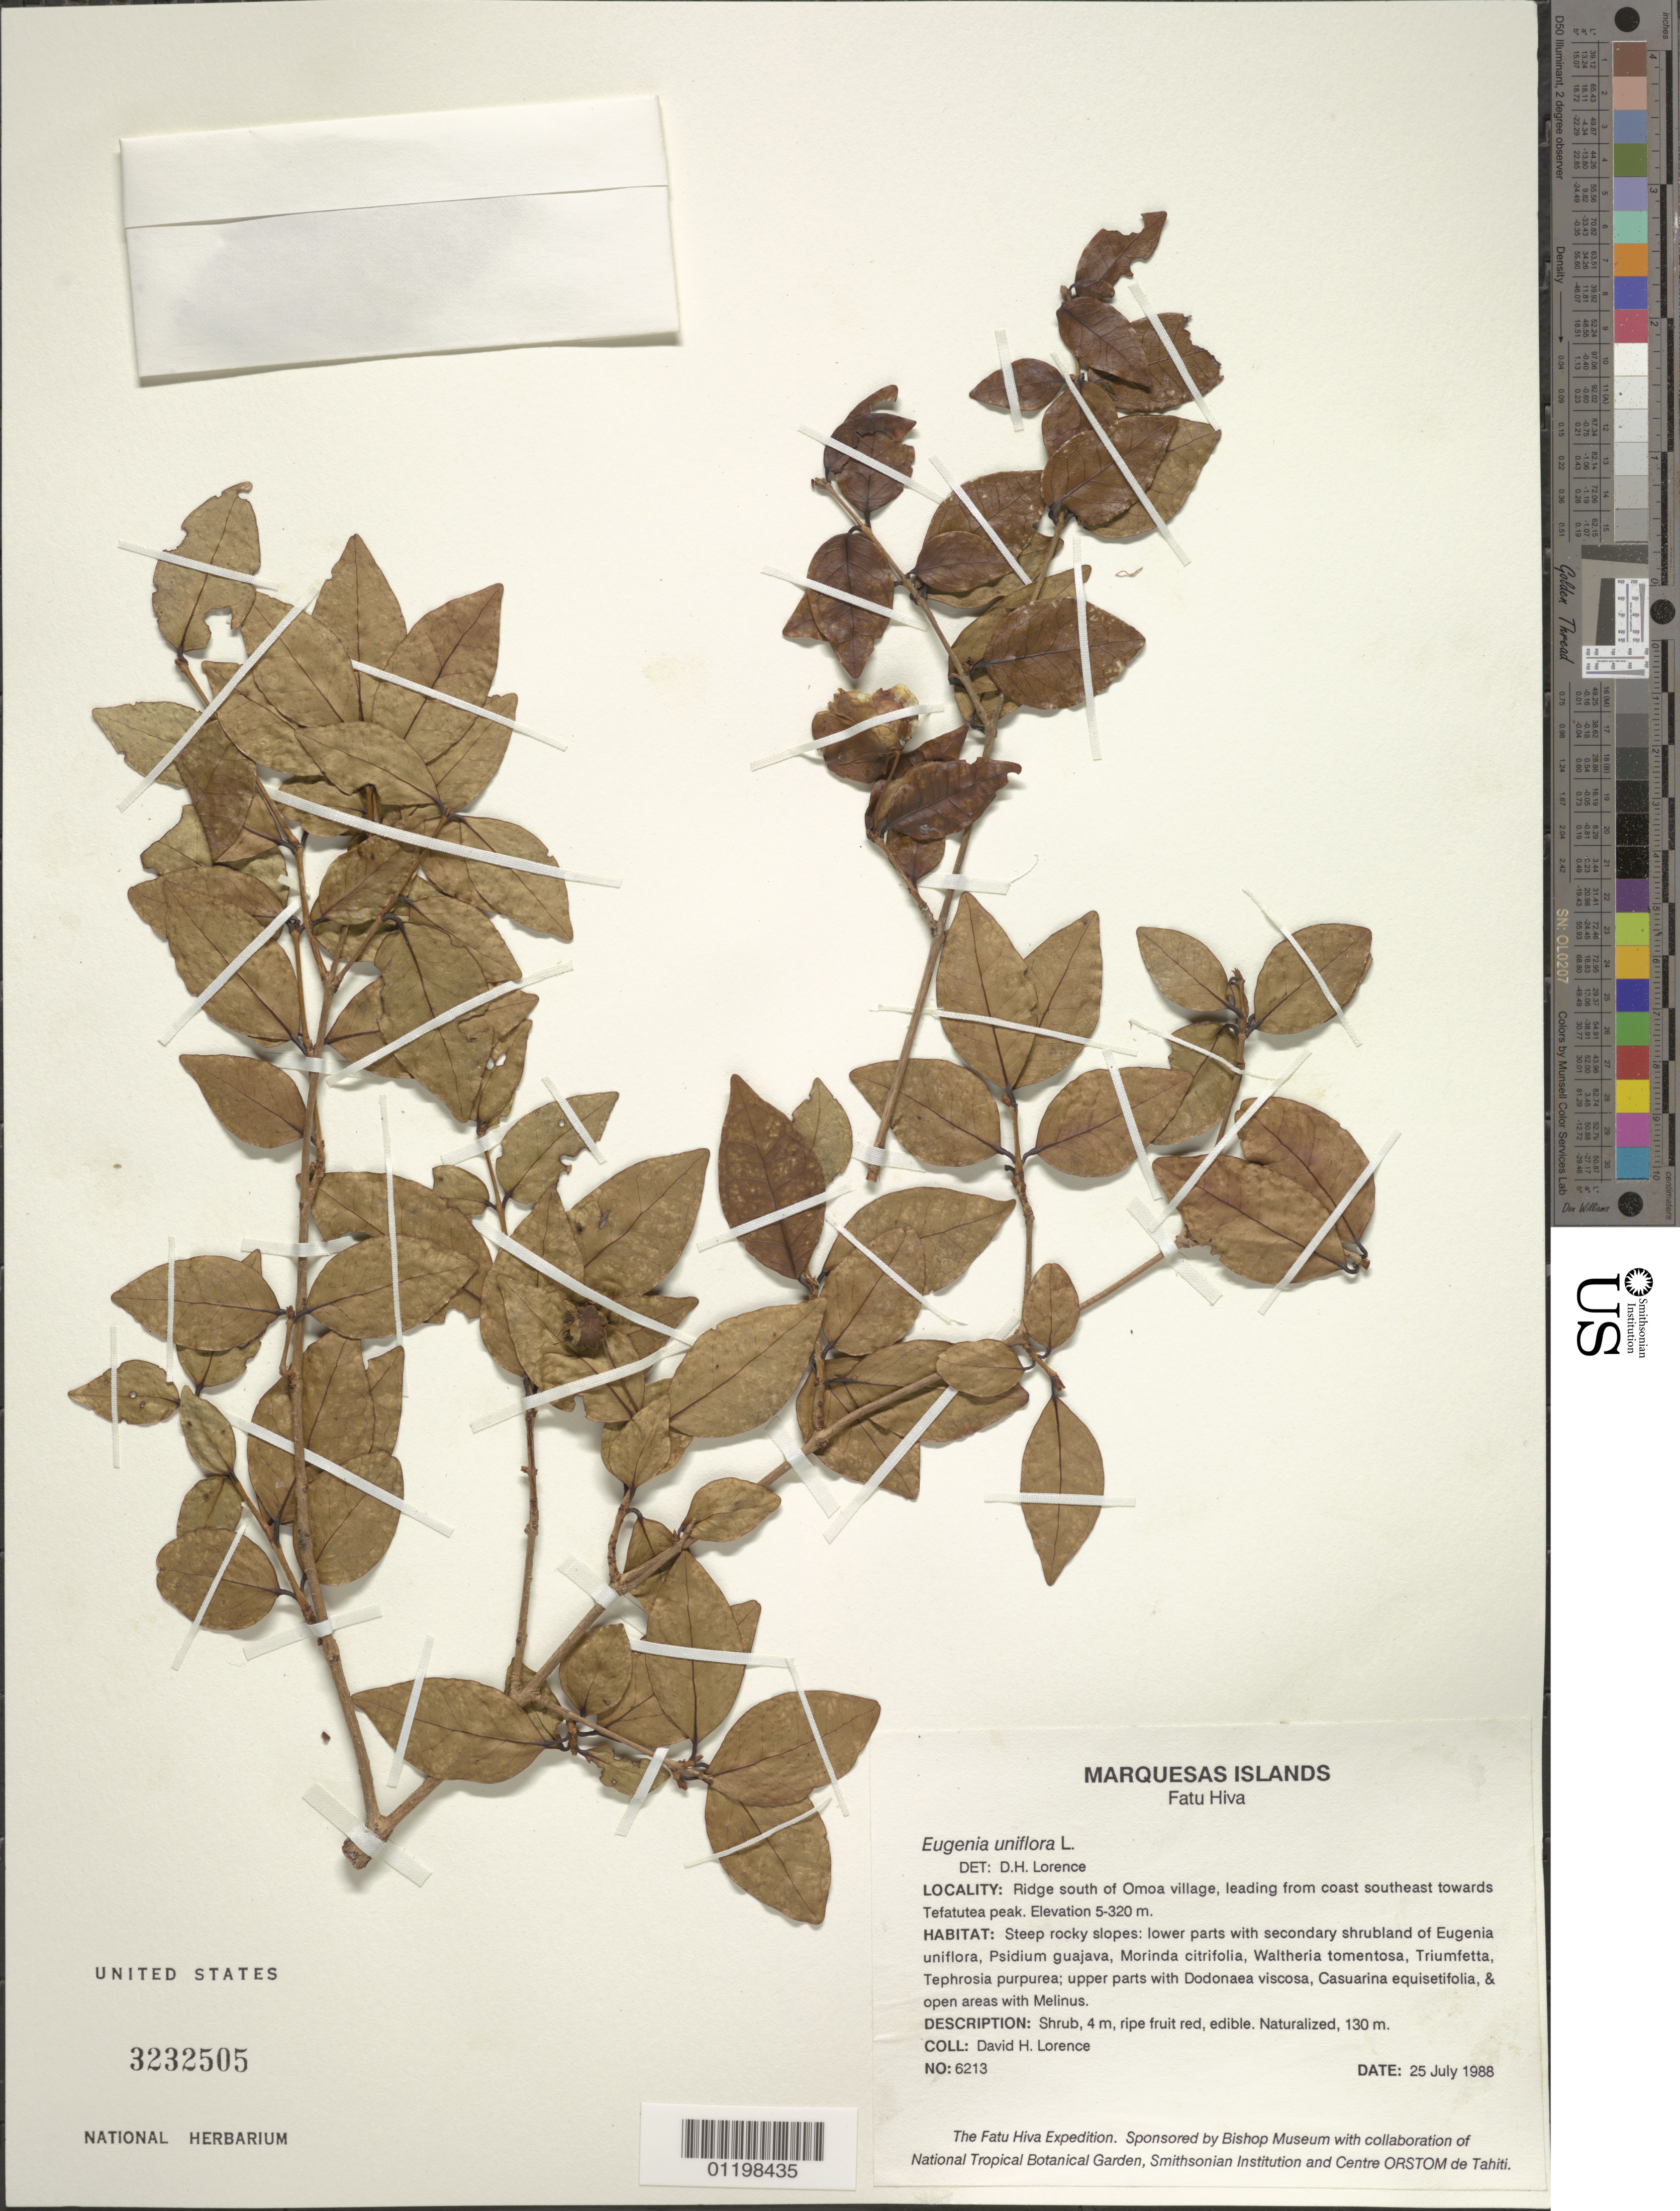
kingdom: Plantae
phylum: Tracheophyta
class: Magnoliopsida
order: Myrtales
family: Myrtaceae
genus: Eugenia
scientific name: Eugenia uniflora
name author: L.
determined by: Lorence, David H., (PTBG), National Tropical Botanical Garden (UNITED STATES)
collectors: D. Lorence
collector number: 6213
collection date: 1988-07-25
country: French Polynesia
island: Fatu Hiva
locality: Ridge S of 'Omo'a village, leading from coast SE towards Tefatutea peak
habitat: Steep rocky slopes: lower parts with secondary shrubland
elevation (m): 5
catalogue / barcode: US 3232505